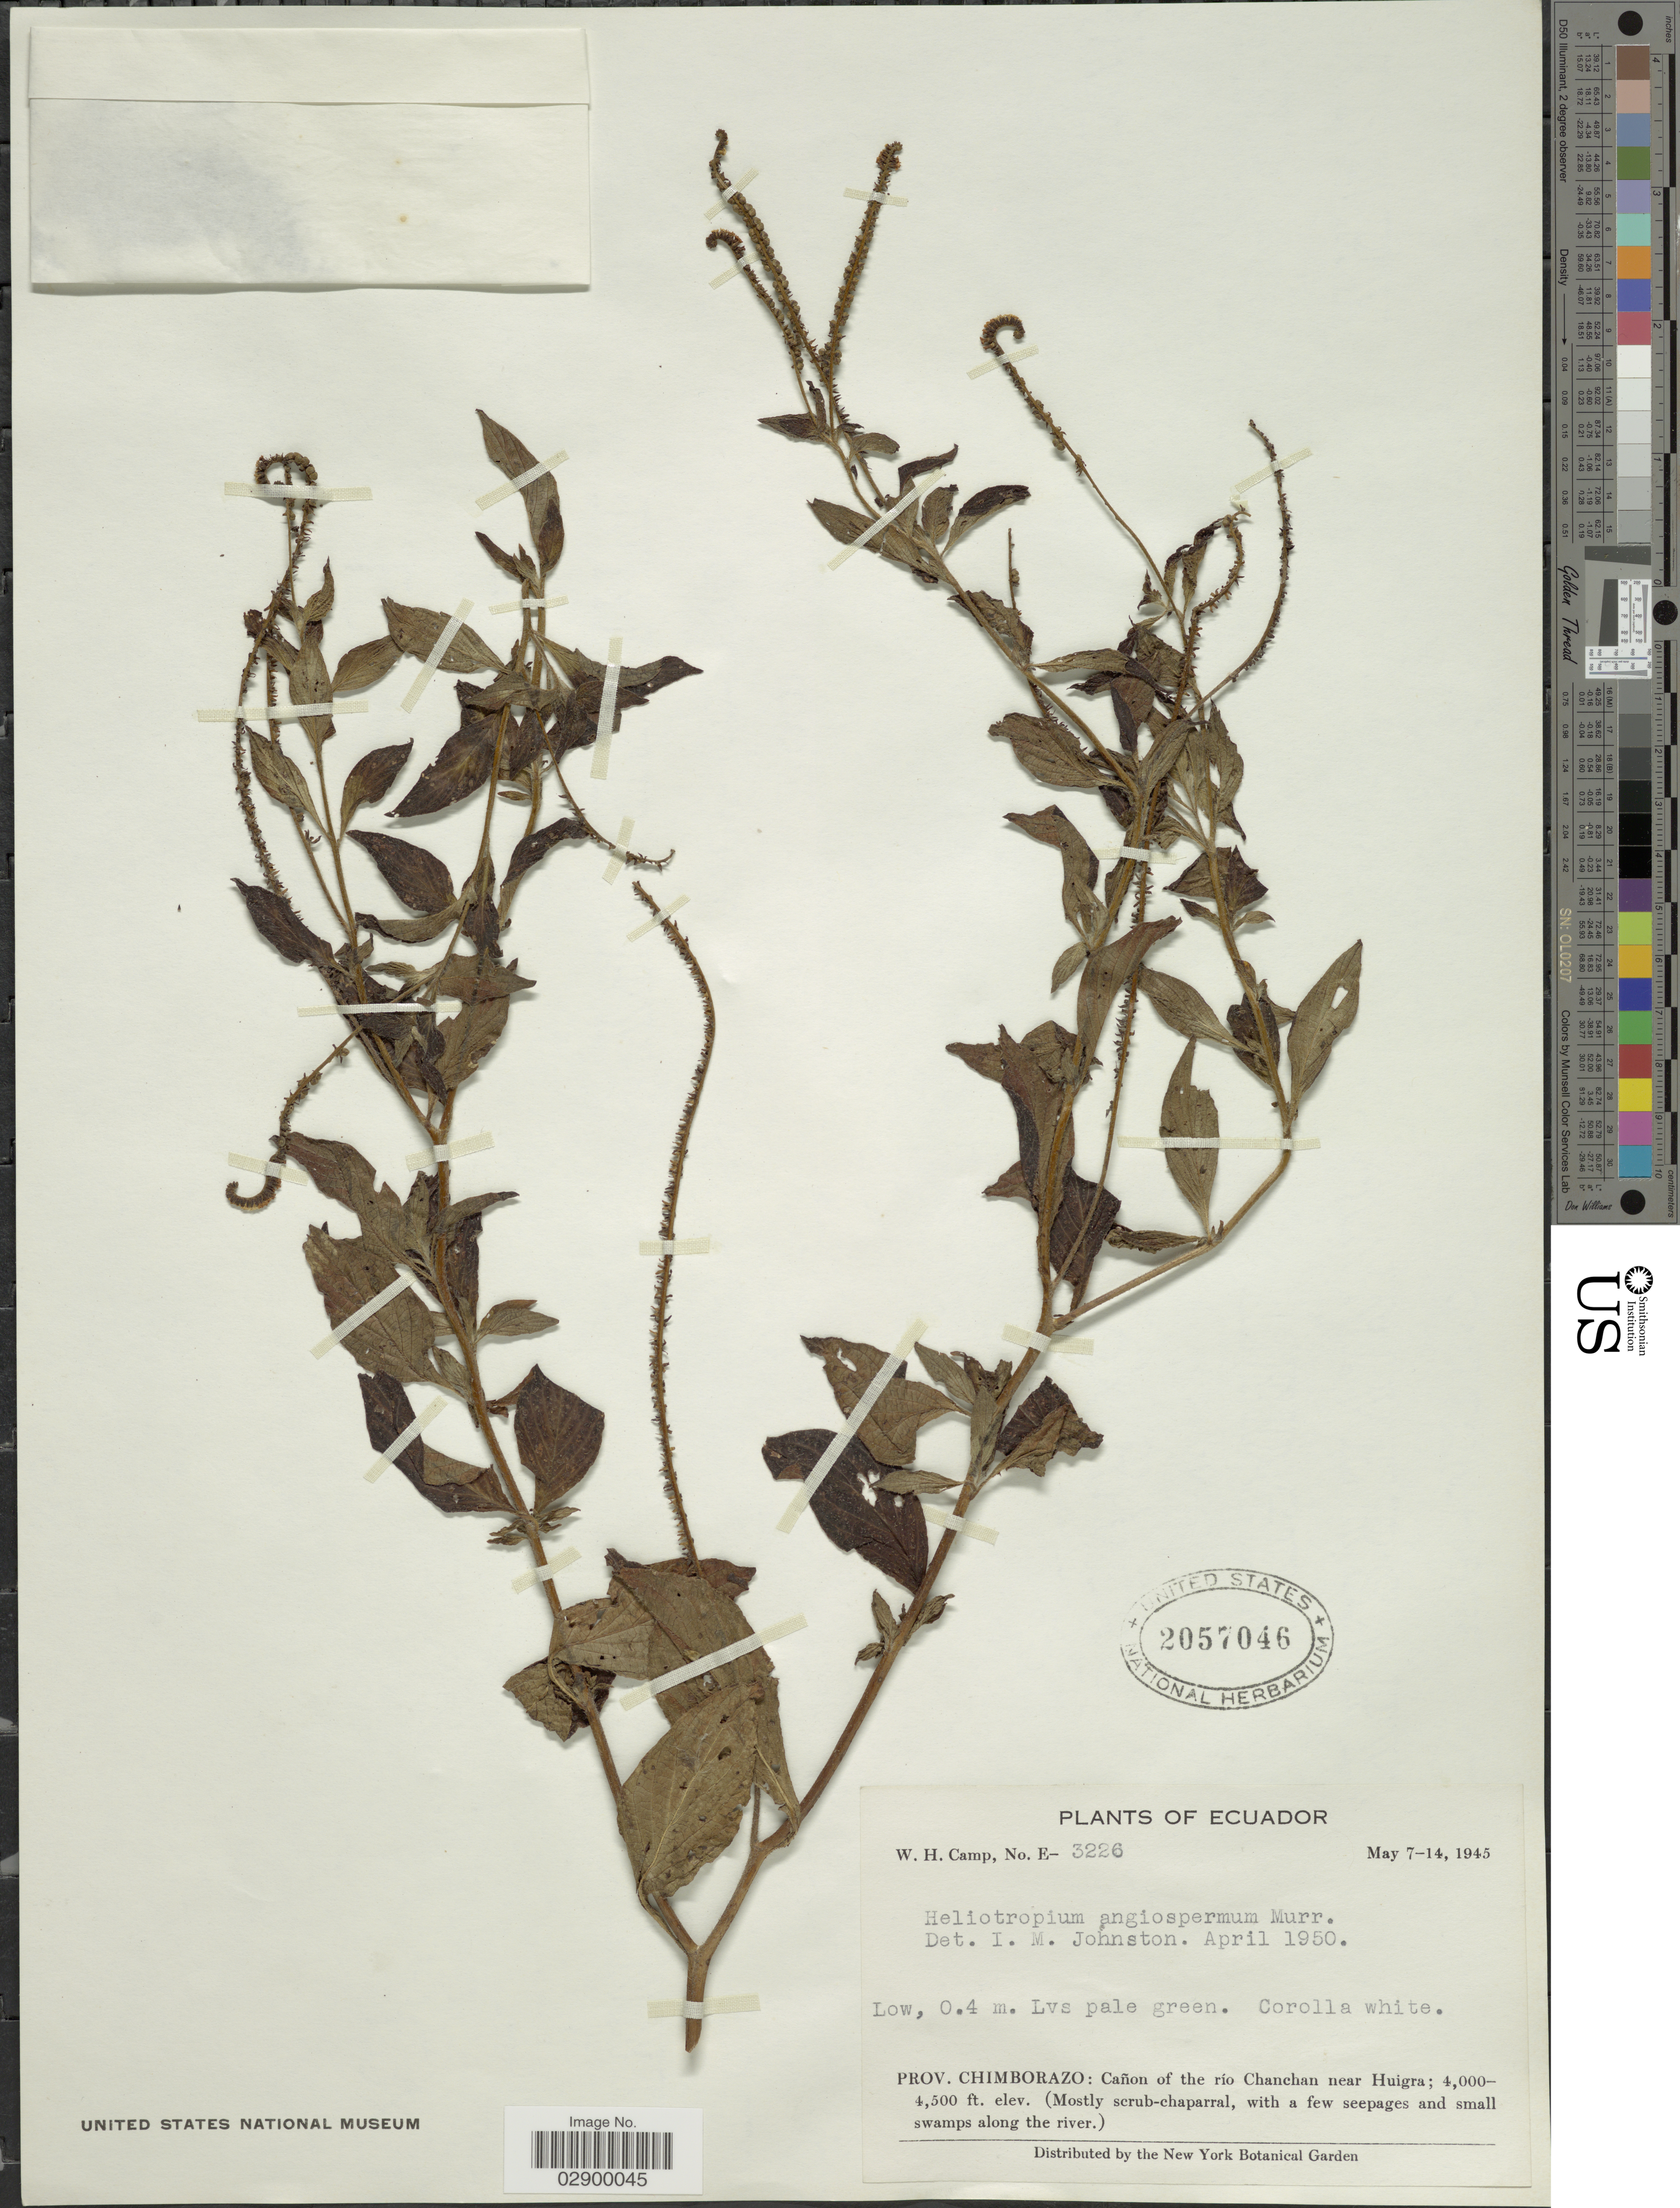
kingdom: Plantae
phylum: Tracheophyta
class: Magnoliopsida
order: Boraginales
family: Heliotropiaceae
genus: Heliotropium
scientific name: Heliotropium angiospermum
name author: Murray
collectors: W. H. Camp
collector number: E-3226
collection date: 1945-05-07/1945-05-14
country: Ecuador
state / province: Chimborazo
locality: Cañon of the río Chanchan near Huigra.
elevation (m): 1219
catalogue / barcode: US 2057046